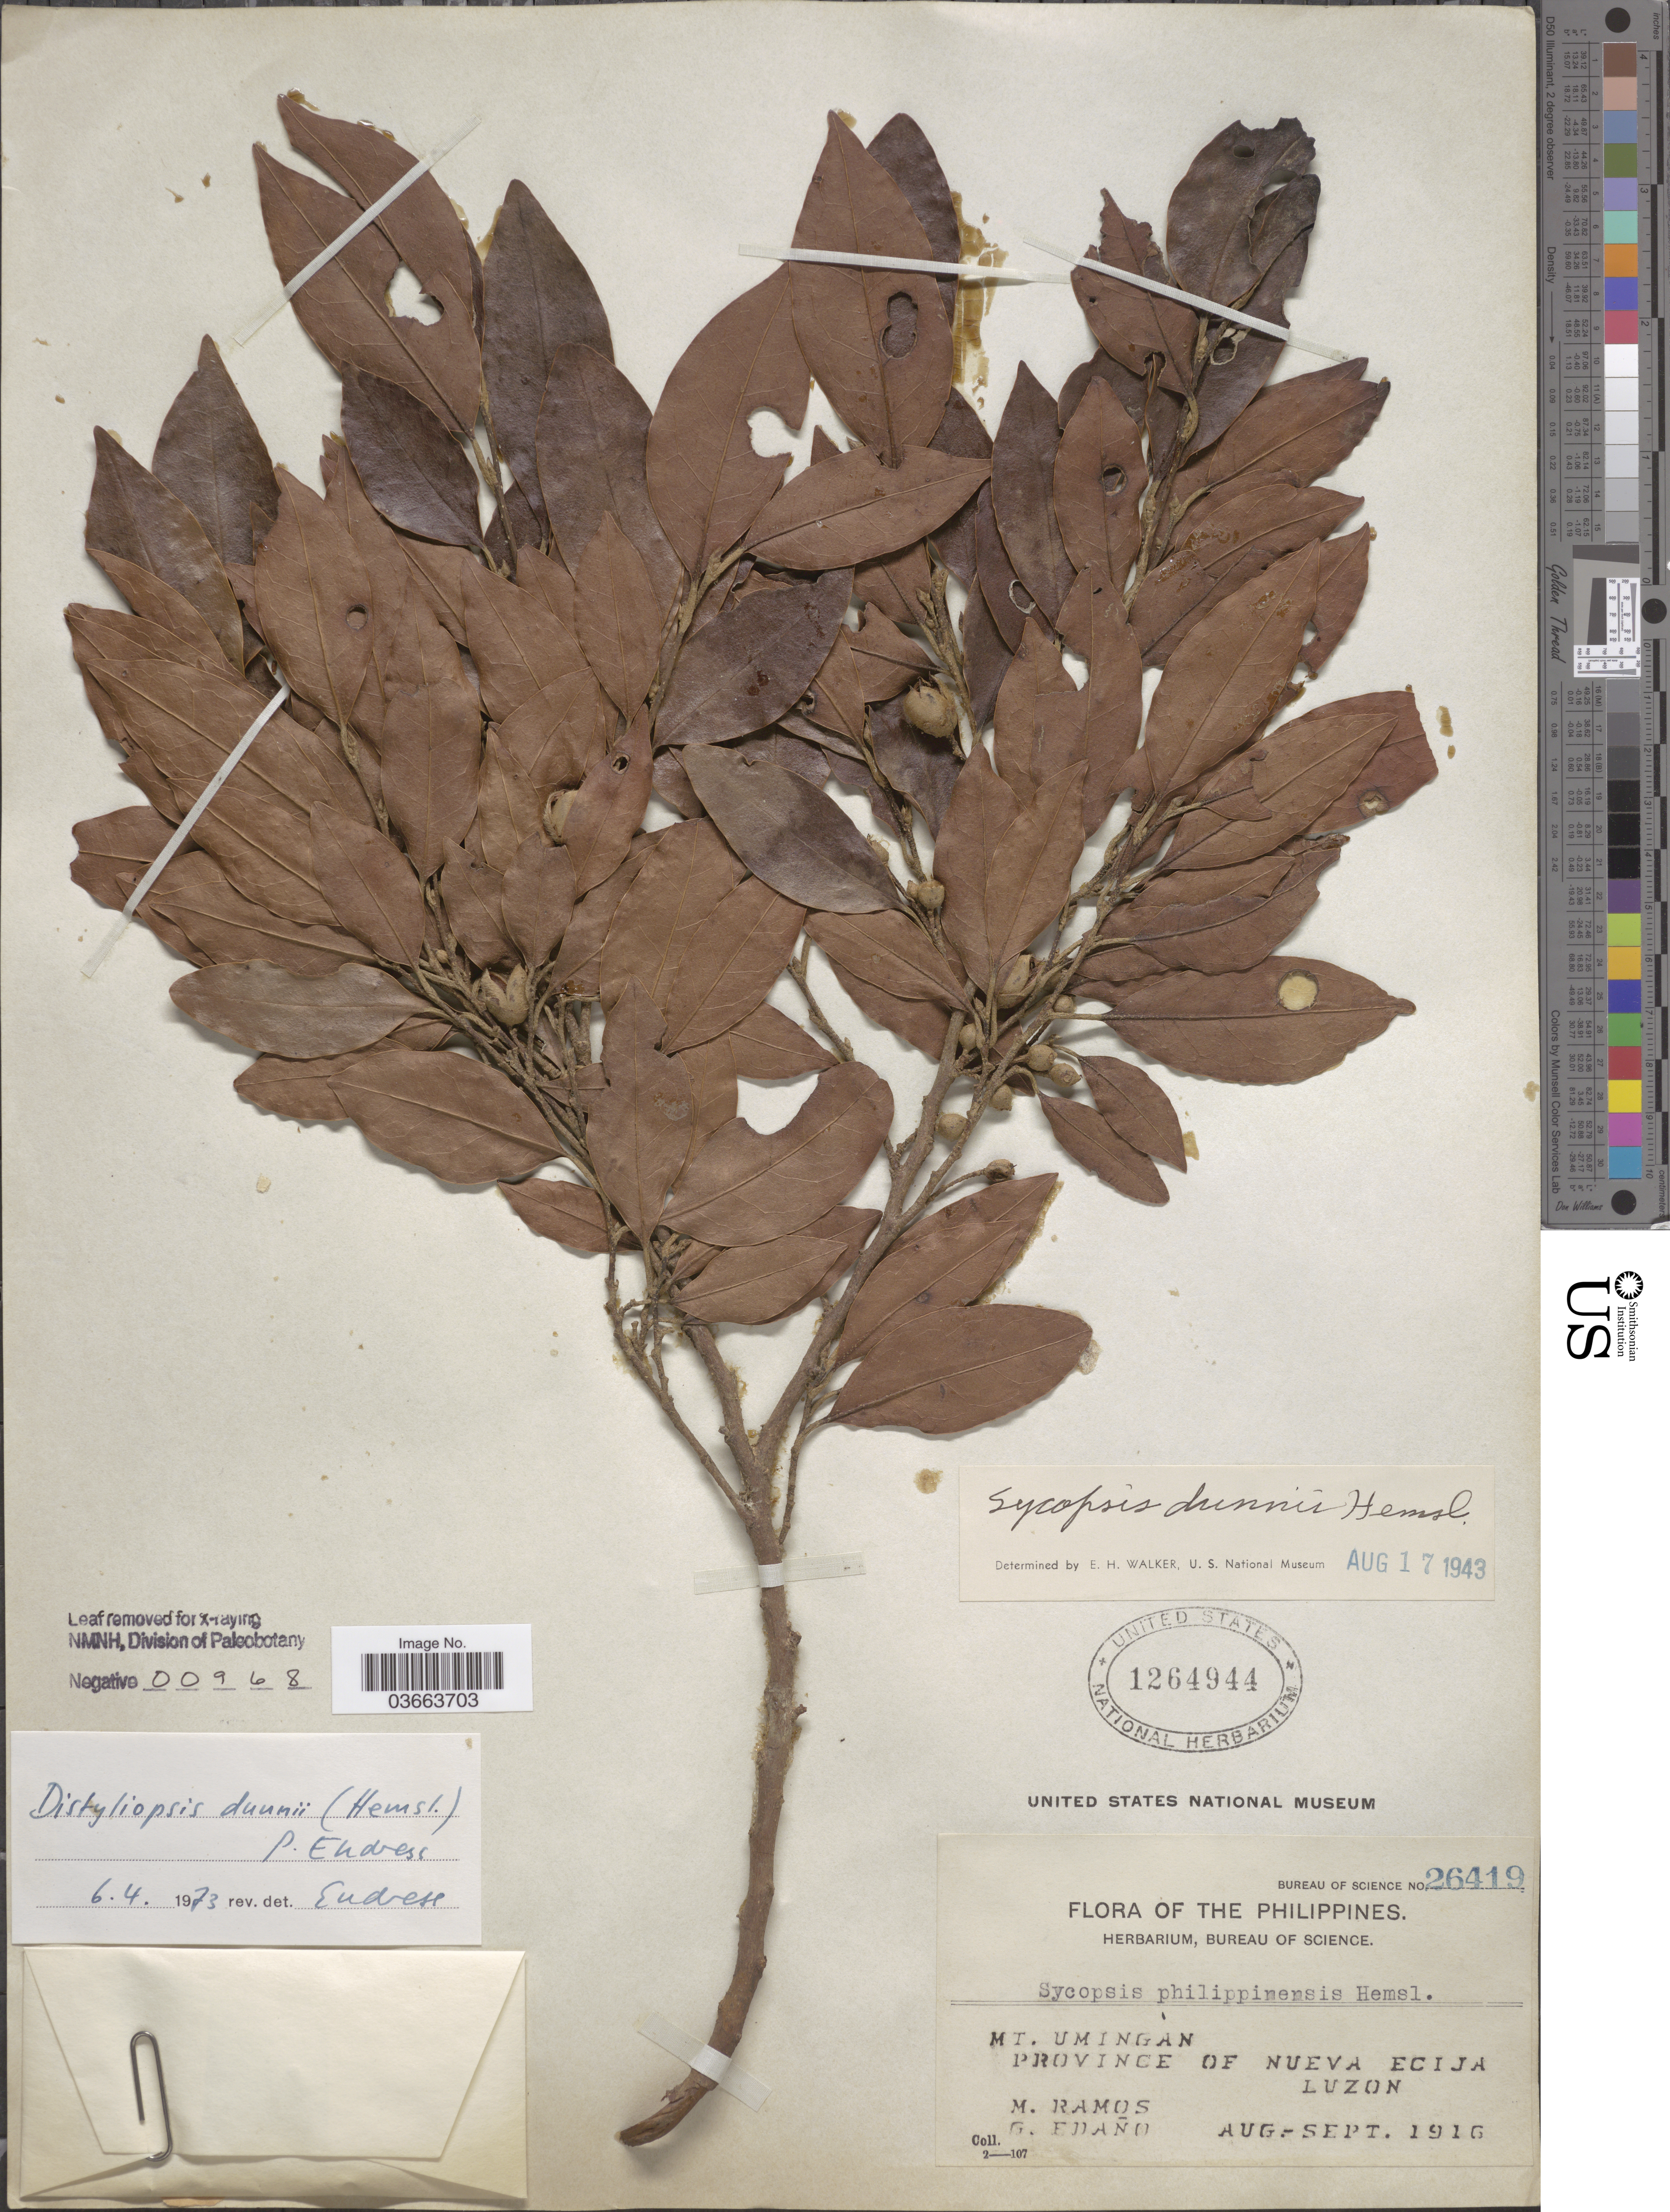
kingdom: Plantae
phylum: Tracheophyta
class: Magnoliopsida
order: Saxifragales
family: Hamamelidaceae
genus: Distyliopsis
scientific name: Distyliopsis dunnii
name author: (Hemsl.) Endress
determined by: Endress, P. K.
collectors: M. Ramos & G. Edaño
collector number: Bureau of science 26419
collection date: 1916-08/1916-09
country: Philippines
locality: Mt. Umingan. Province of Nueva Ecija, Luzon.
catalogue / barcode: US 1264944